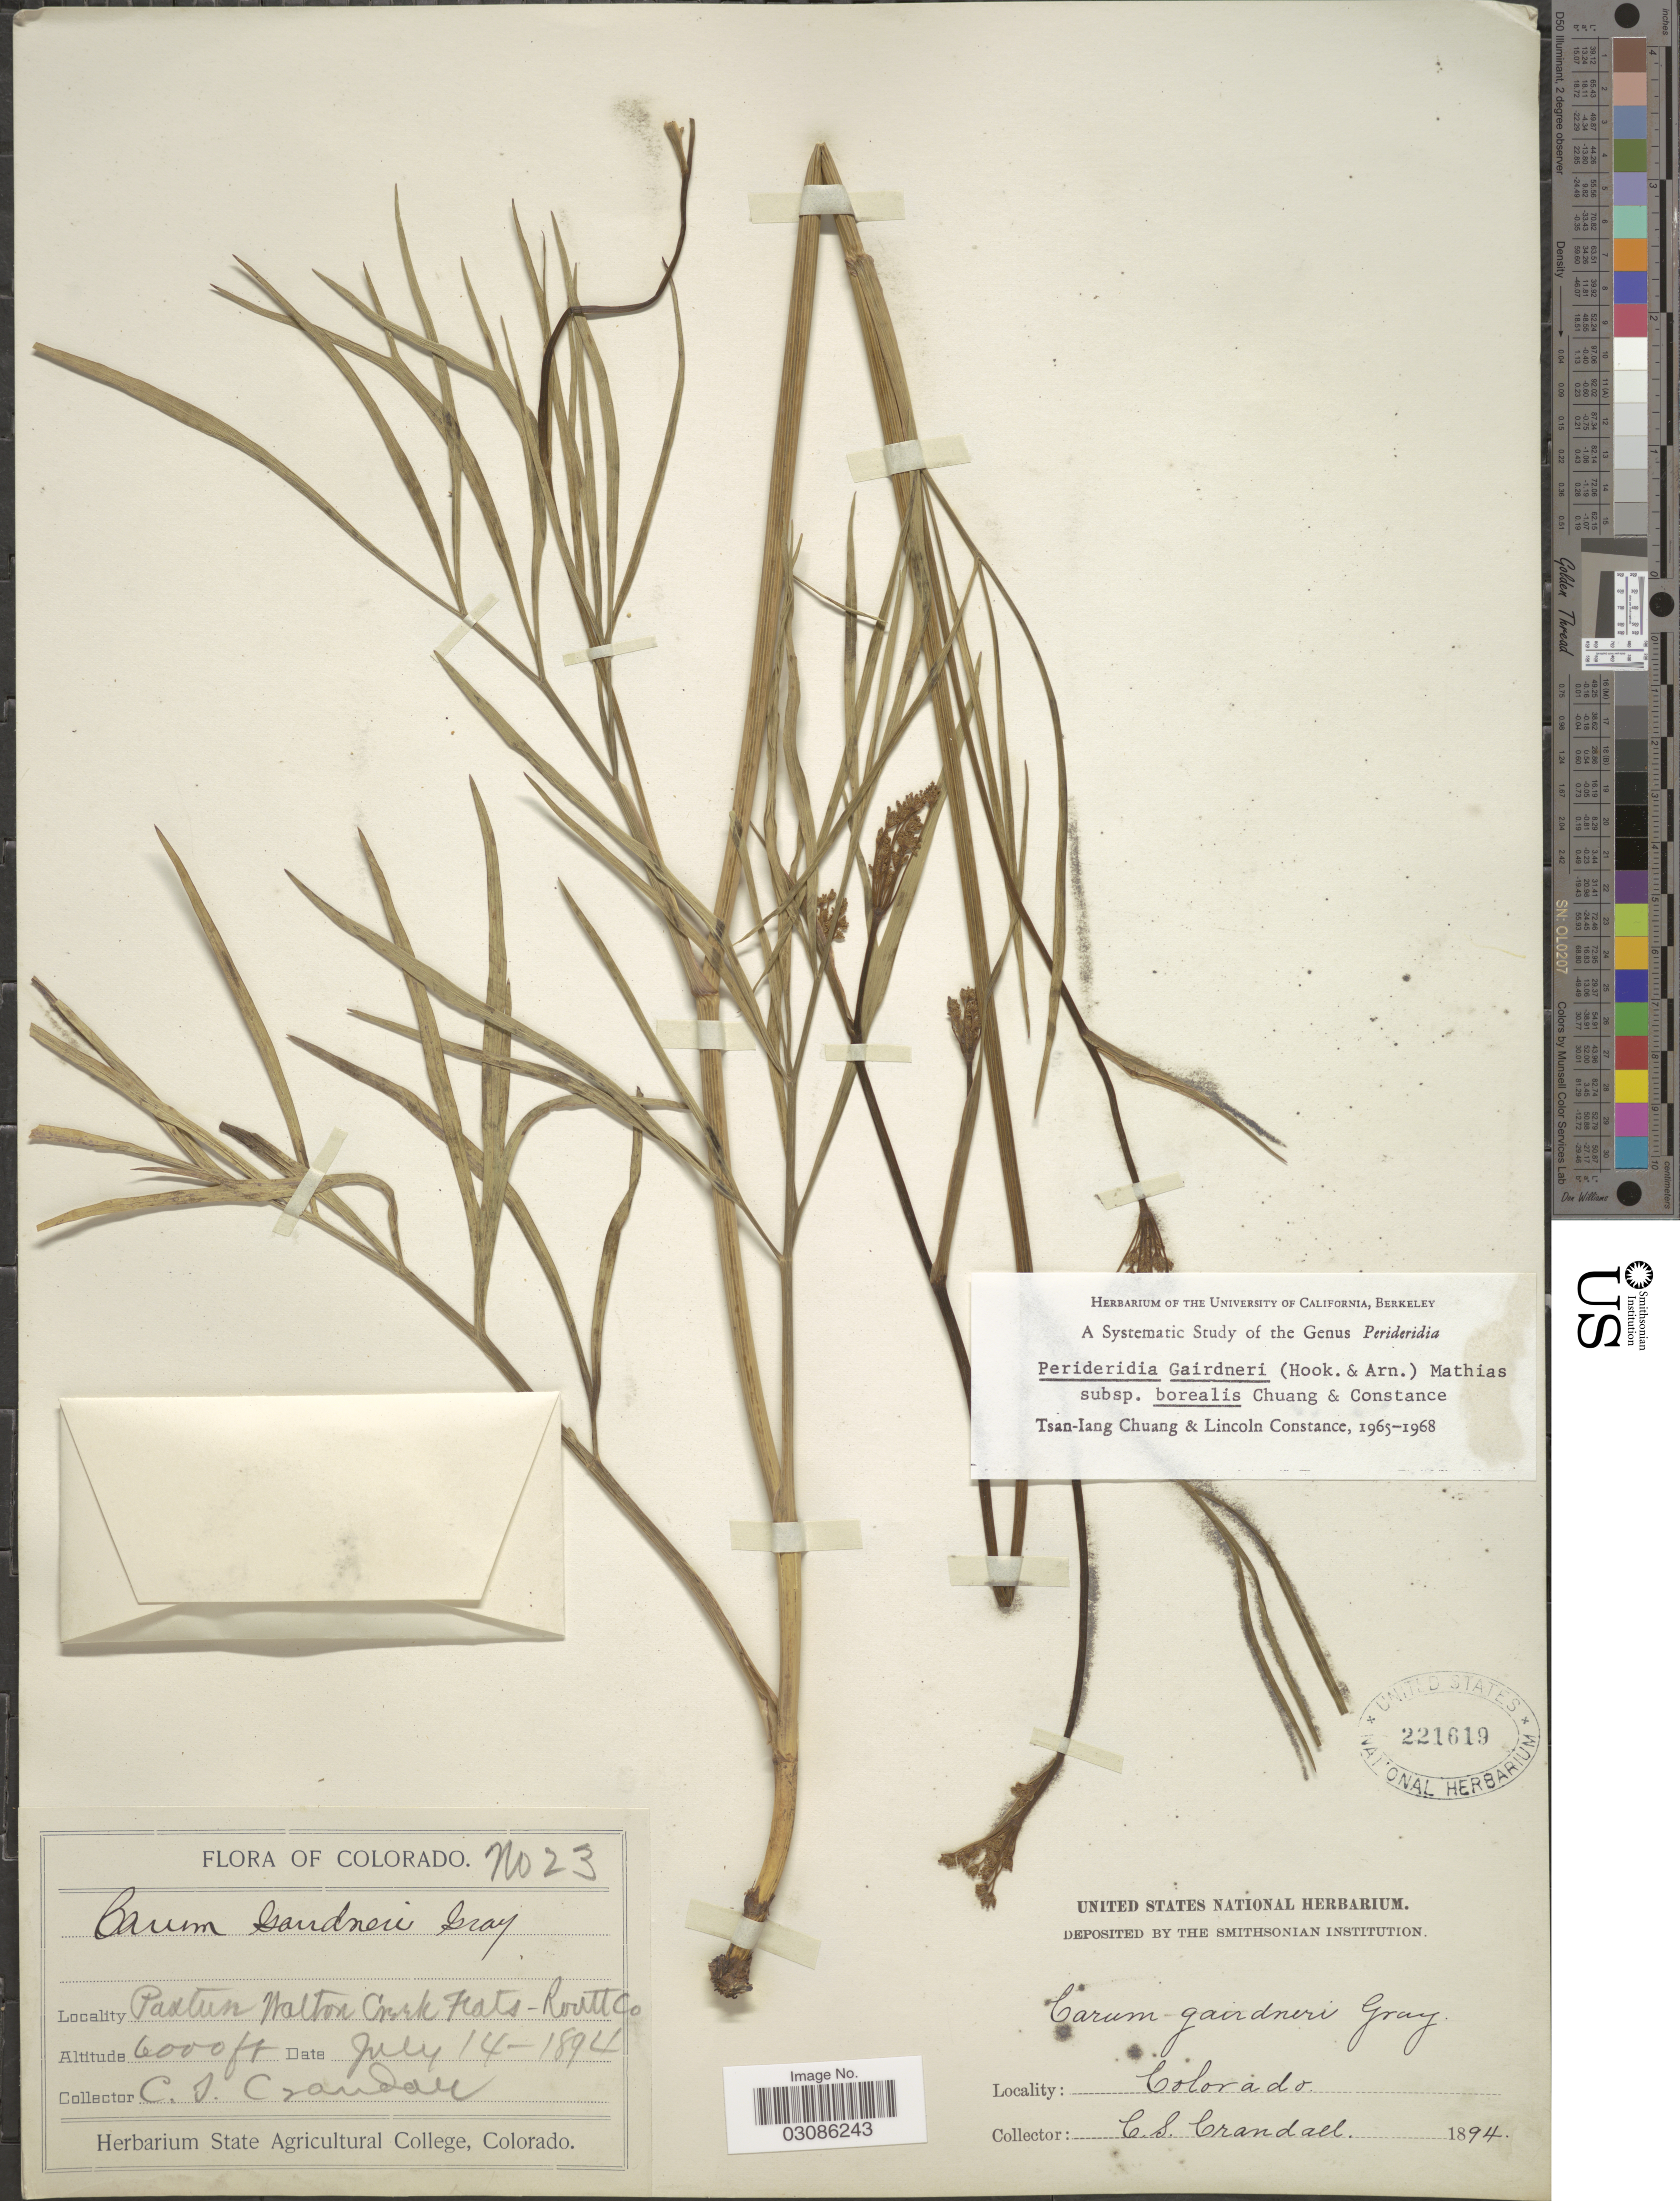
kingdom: Plantae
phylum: Tracheophyta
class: Magnoliopsida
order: Apiales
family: Apiaceae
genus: Perideridia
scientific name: Perideridia gairdneri subsp. borealis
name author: T.I. Chuang & Constance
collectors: C. Crandall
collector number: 23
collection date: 1894-07-14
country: United States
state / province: Colorado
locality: Pasture Walton Creek Flats-Routt Co.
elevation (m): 1829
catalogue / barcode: US 221619